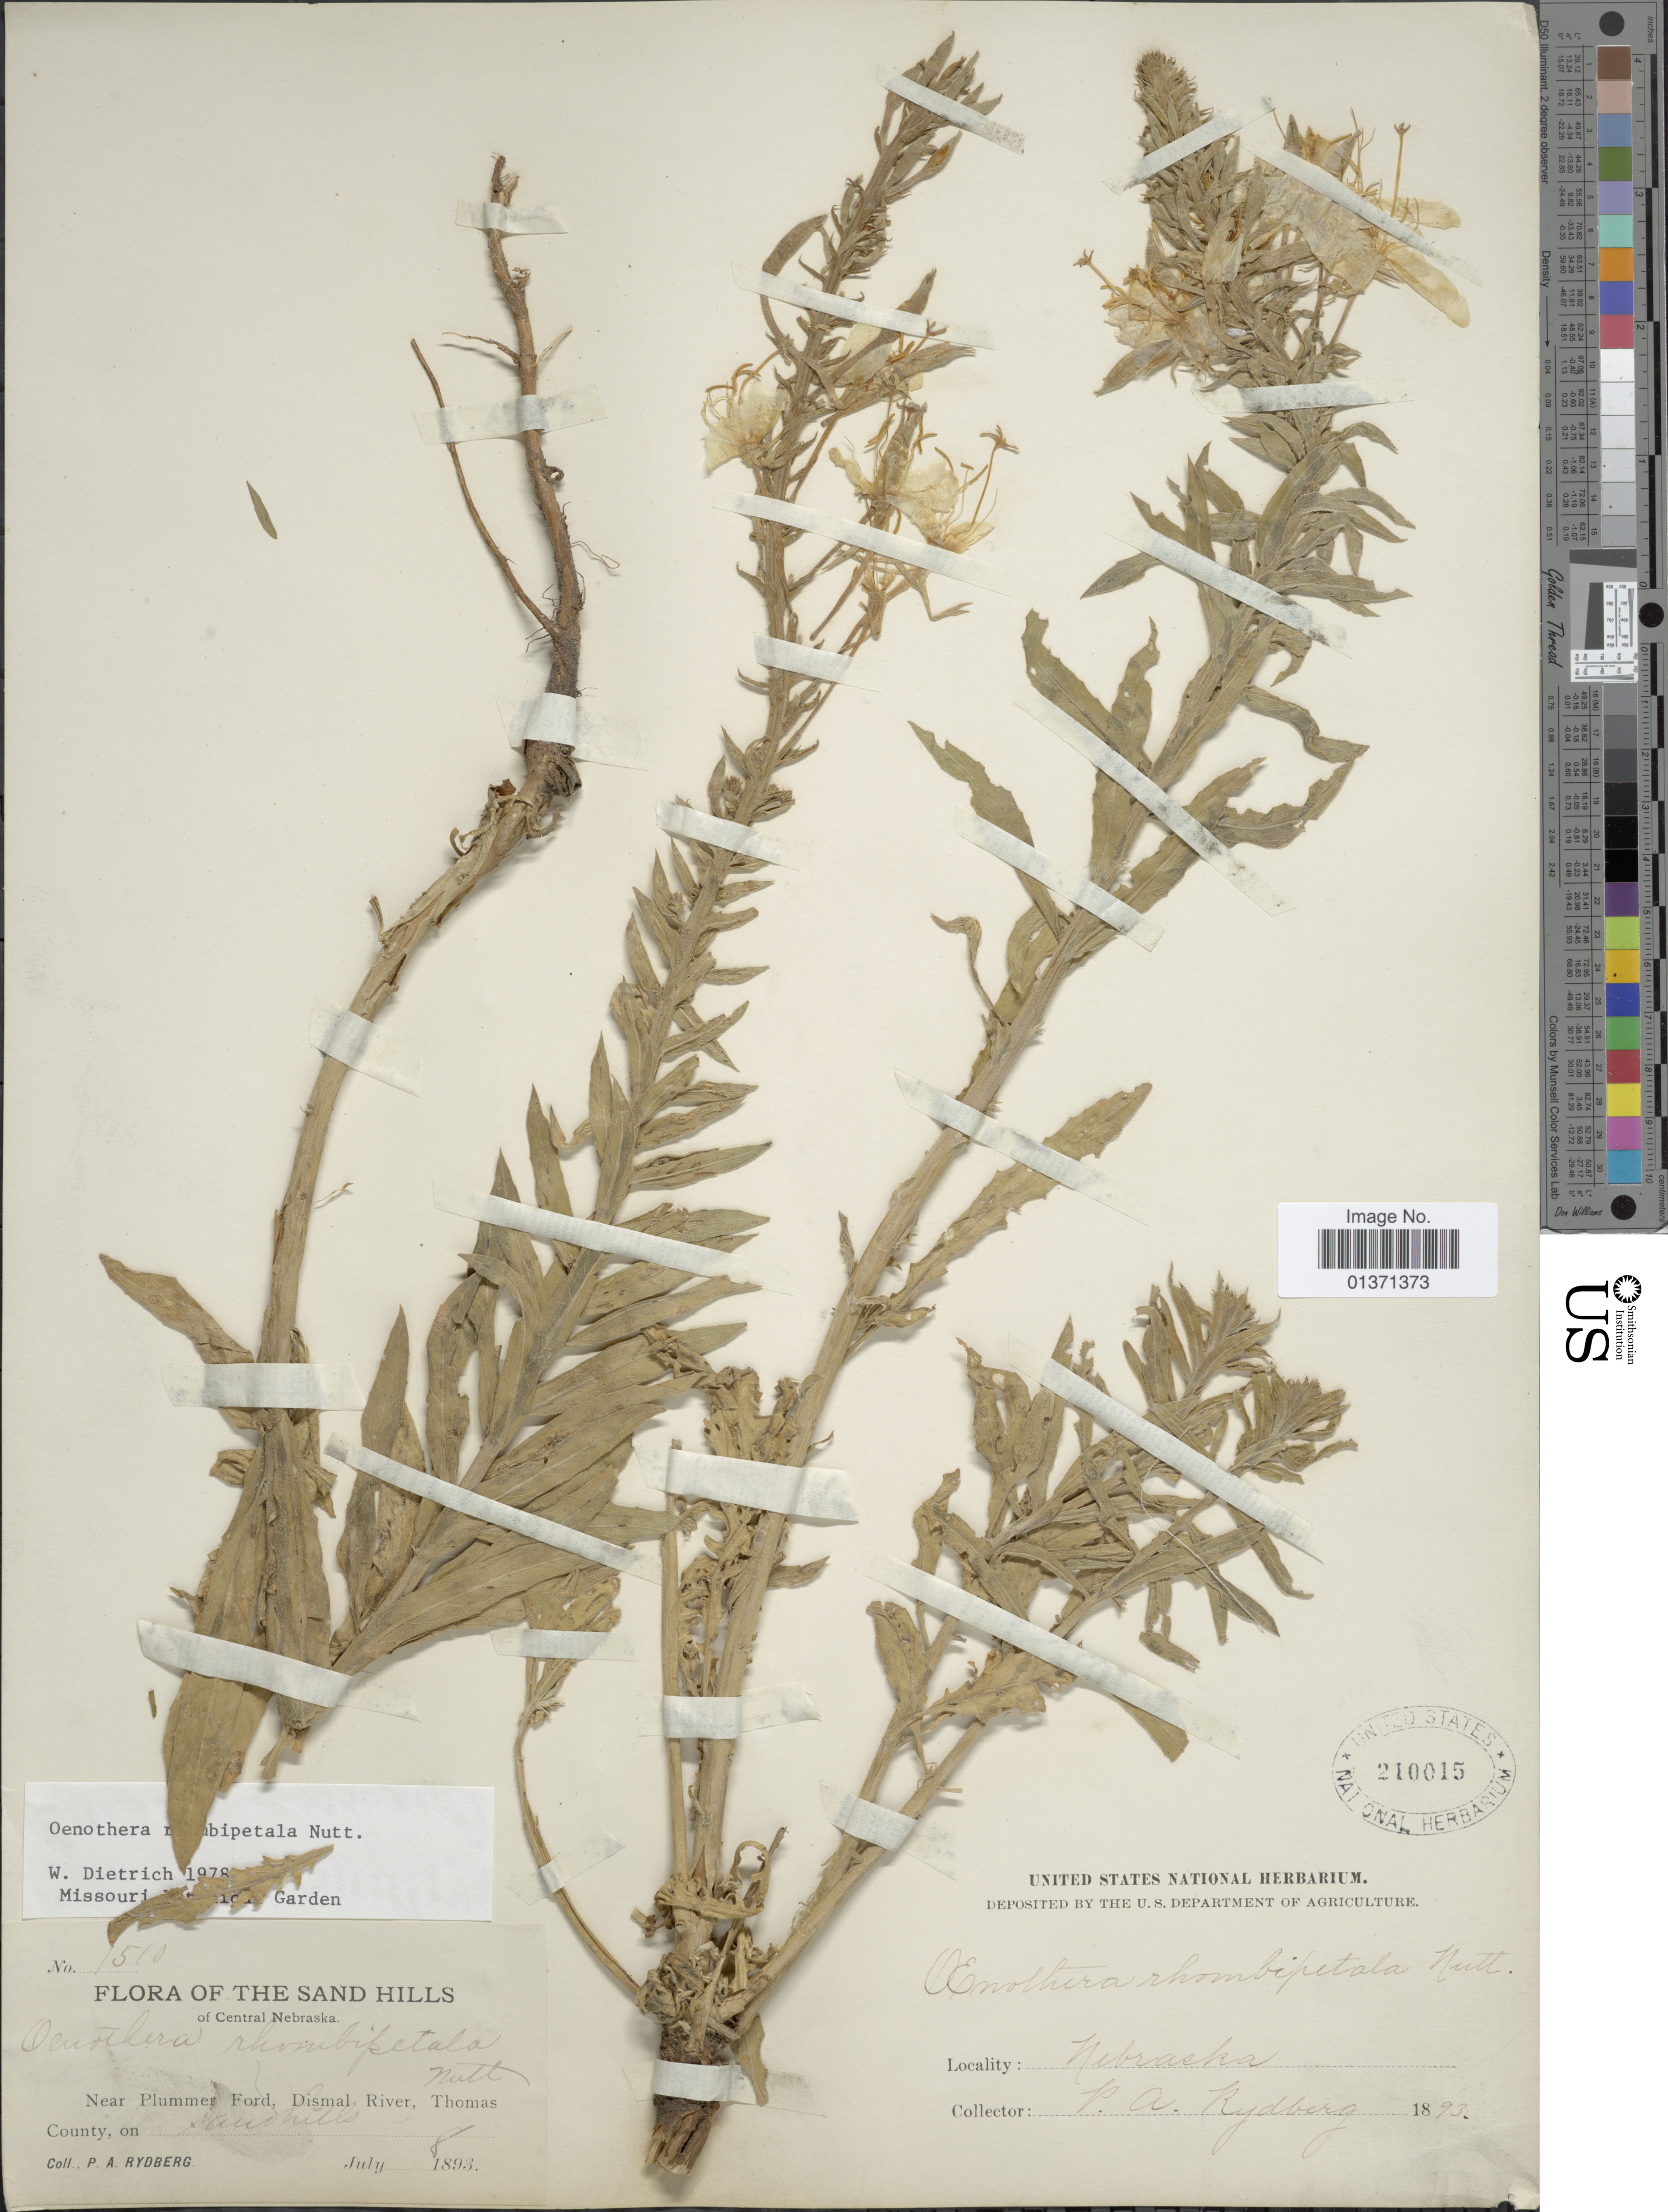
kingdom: Plantae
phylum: Tracheophyta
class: Magnoliopsida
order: Myrtales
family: Onagraceae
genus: Oenothera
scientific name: Oenothera rhombipetala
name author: Nutt. ex Torr & A. Gray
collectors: P. A. Rydberg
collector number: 1510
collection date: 1893-07-08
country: United States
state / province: Nebraska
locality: The Sand Hills, Central Nebraska, Near Plummer Ford, Dismal River, Thomas County, on sandhills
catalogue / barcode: US 210015